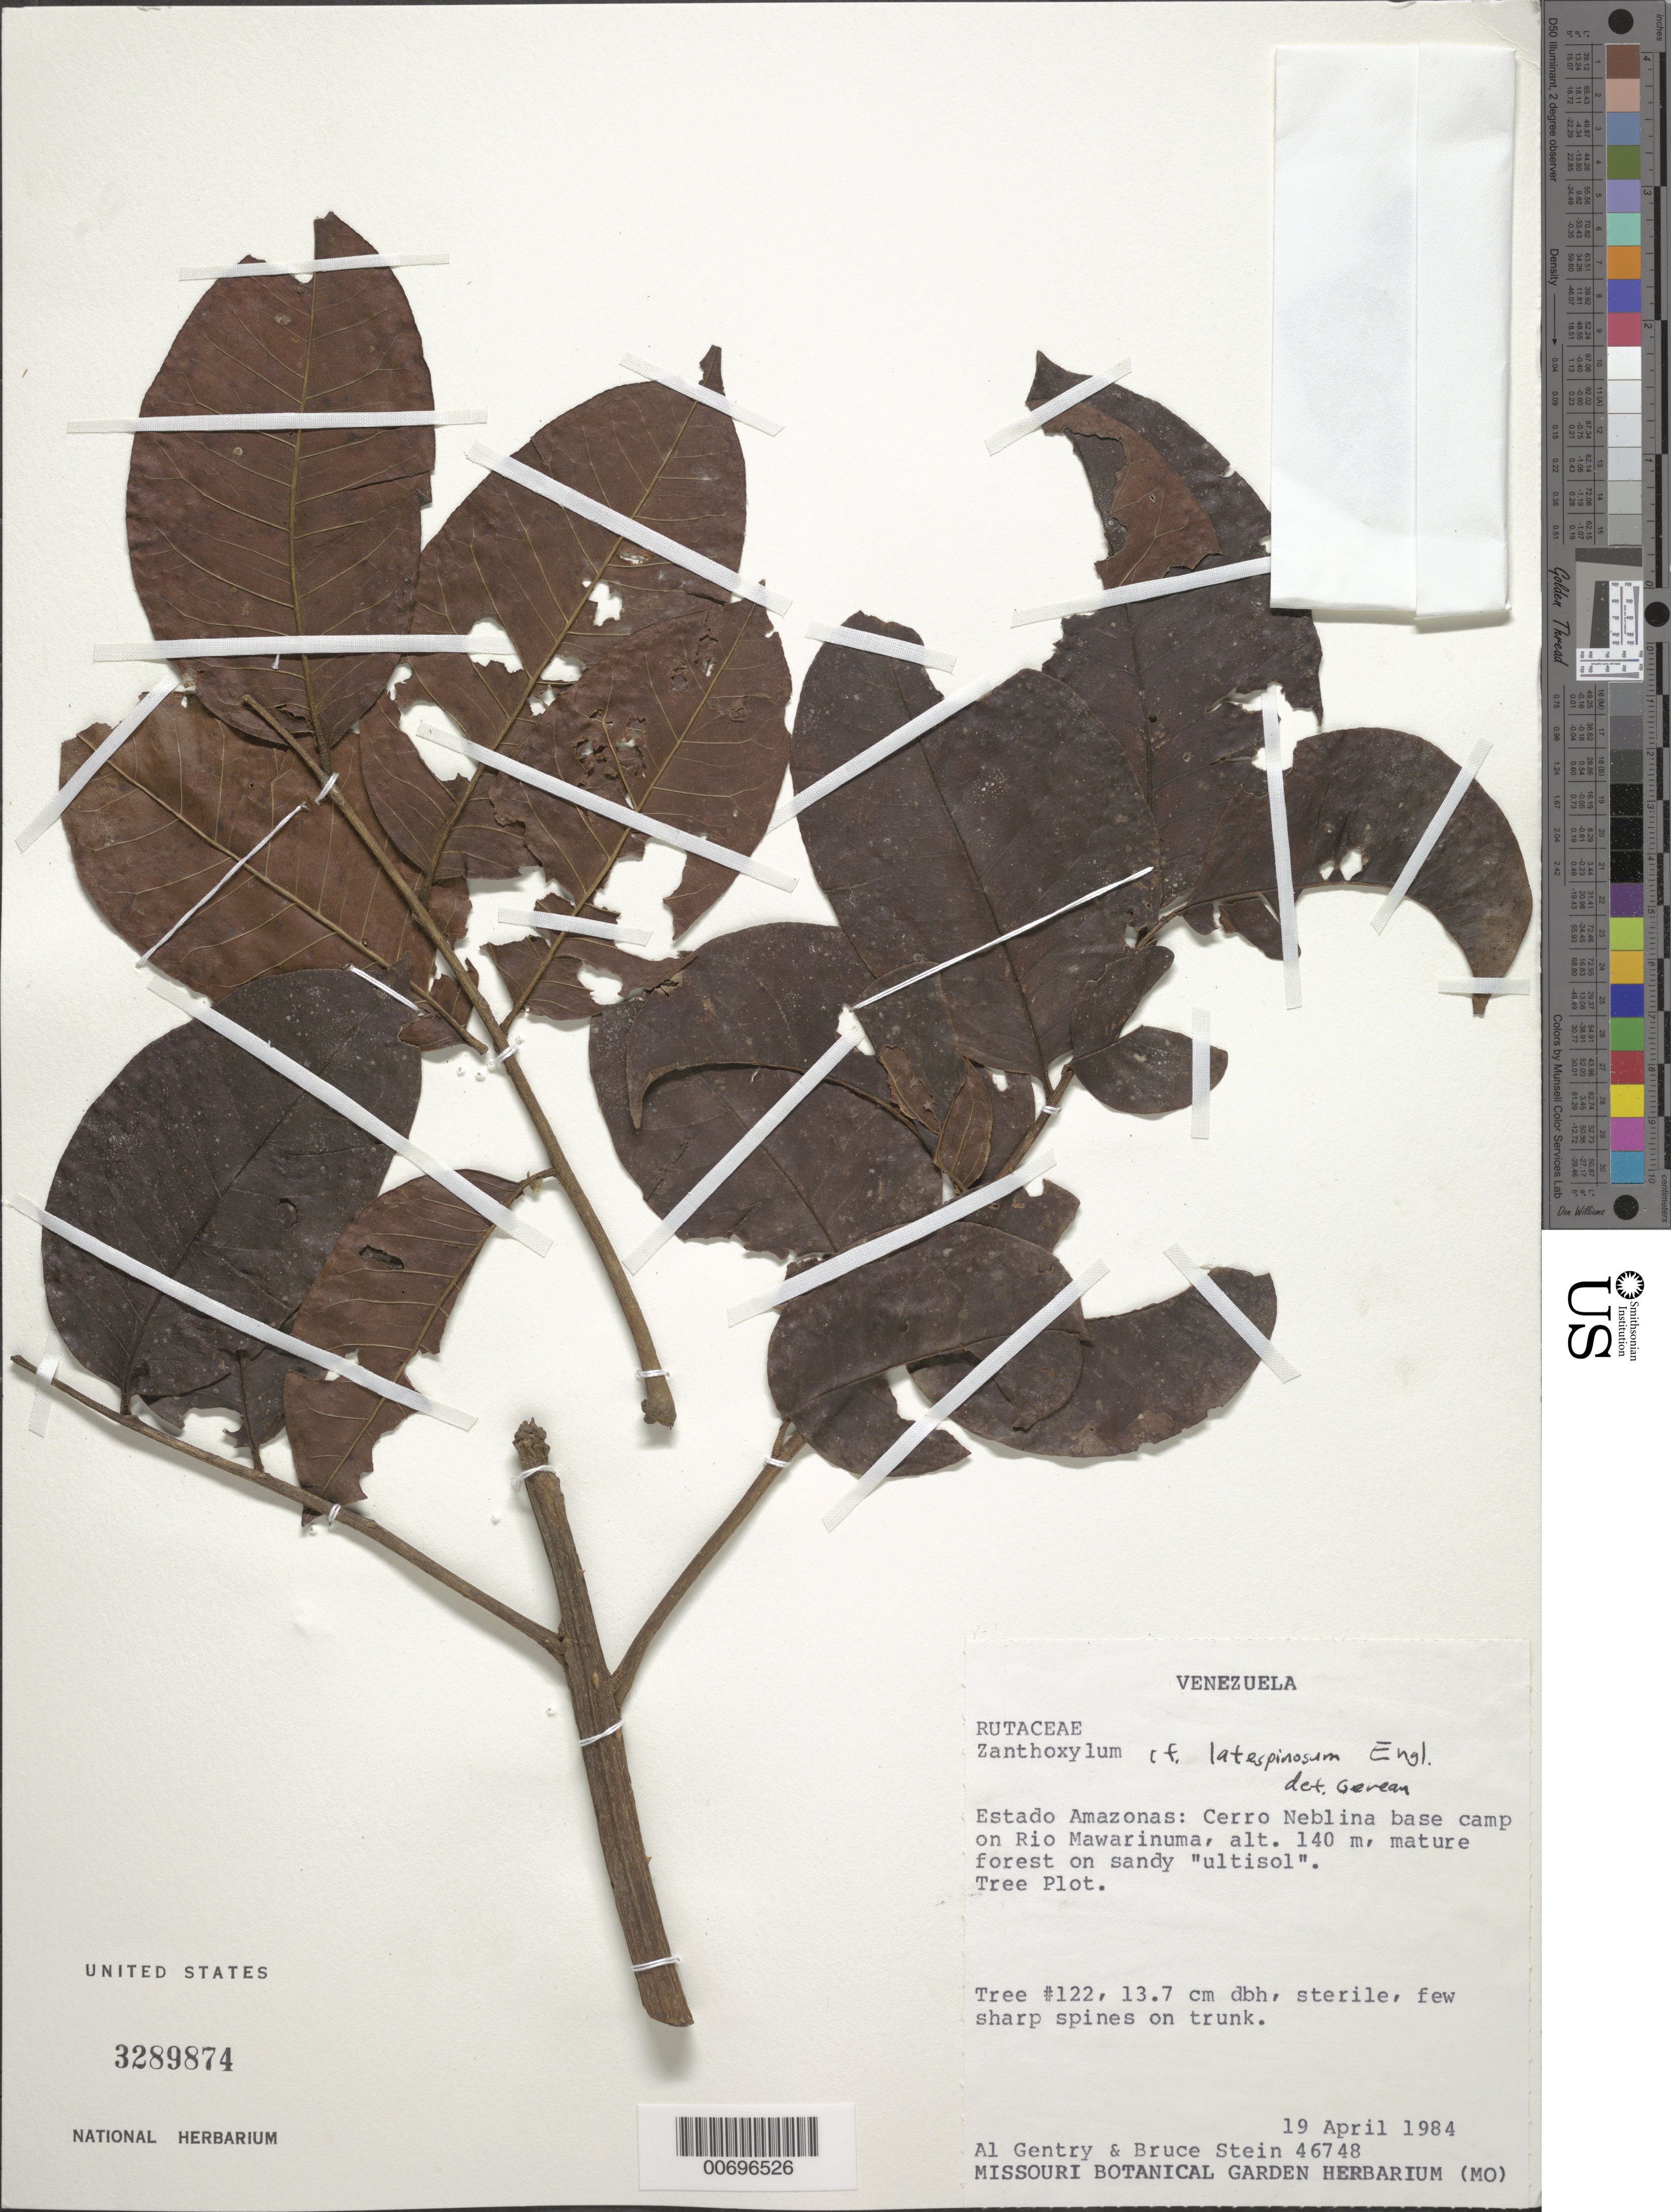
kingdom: Plantae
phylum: Tracheophyta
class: Magnoliopsida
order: Sapindales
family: Rutaceae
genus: Zanthoxylum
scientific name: Zanthoxylum latespinosum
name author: Engl.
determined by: Gereau, R. E.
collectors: A. H. Gentry & B. Stein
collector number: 46748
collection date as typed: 19-Apr-84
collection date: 1984-04-19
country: Venezuela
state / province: Amazonas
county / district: Río Negro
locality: Cerro de La Neblina, base camp along Río Mawarinuma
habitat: Mature forest on sandy "ultisol"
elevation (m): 140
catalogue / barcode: US 3289874